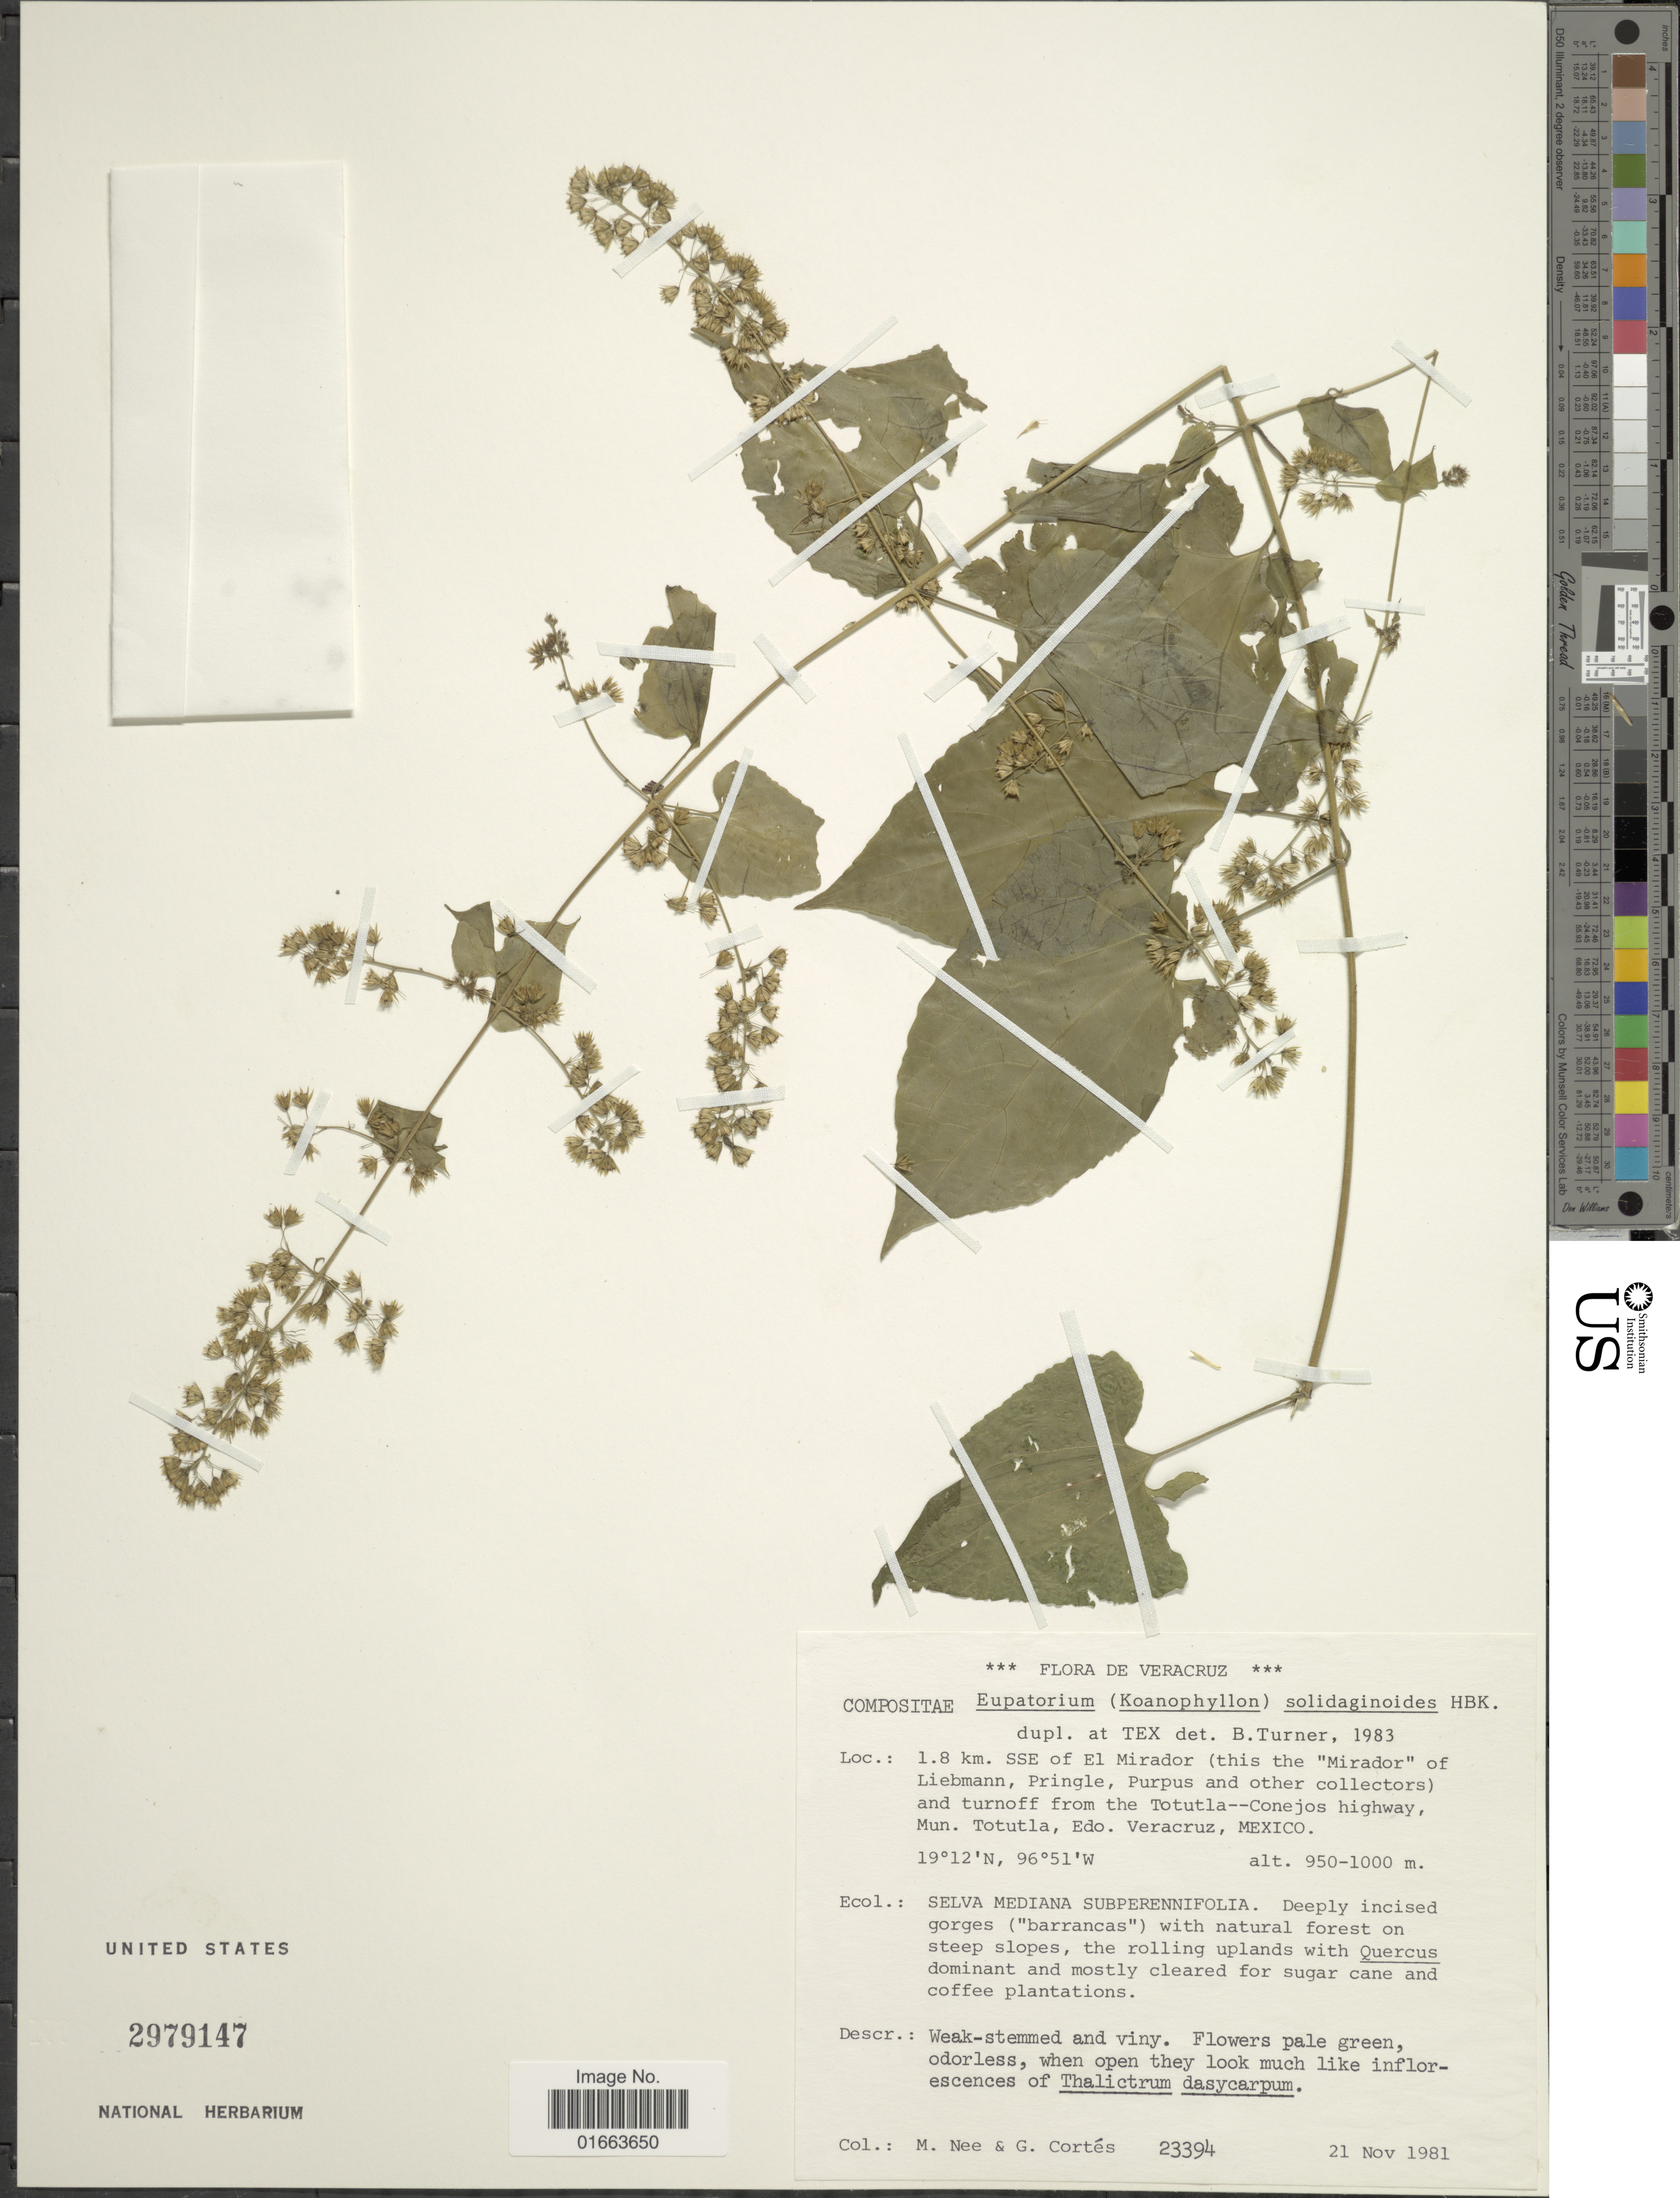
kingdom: Plantae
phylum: Tracheophyta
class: Magnoliopsida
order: Asterales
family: Asteraceae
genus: Koanophyllon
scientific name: Koanophyllon solidaginoides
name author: (Kunth) R.M. King & H. Rob.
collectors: M. Nee & G. Cortes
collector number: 23394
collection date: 1981-11-21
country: Mexico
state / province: Veracruz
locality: Veracruz, 1.8 km. SSE of El Mirador (this the "Mirador"of Liebmann, Pringle, Purpus and other collectors) and turnoff from the Totutla--Conejos highway, Mun. Totutla, Selva Medianna Subperennfolia, deeply incised gorges ("barrancas") with natural forest on steep slopes, the rolling uplands, dominant and mostly cleared for sugar cane and coffee plantations, weak-stemmed and viny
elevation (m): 950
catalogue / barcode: US 2979147